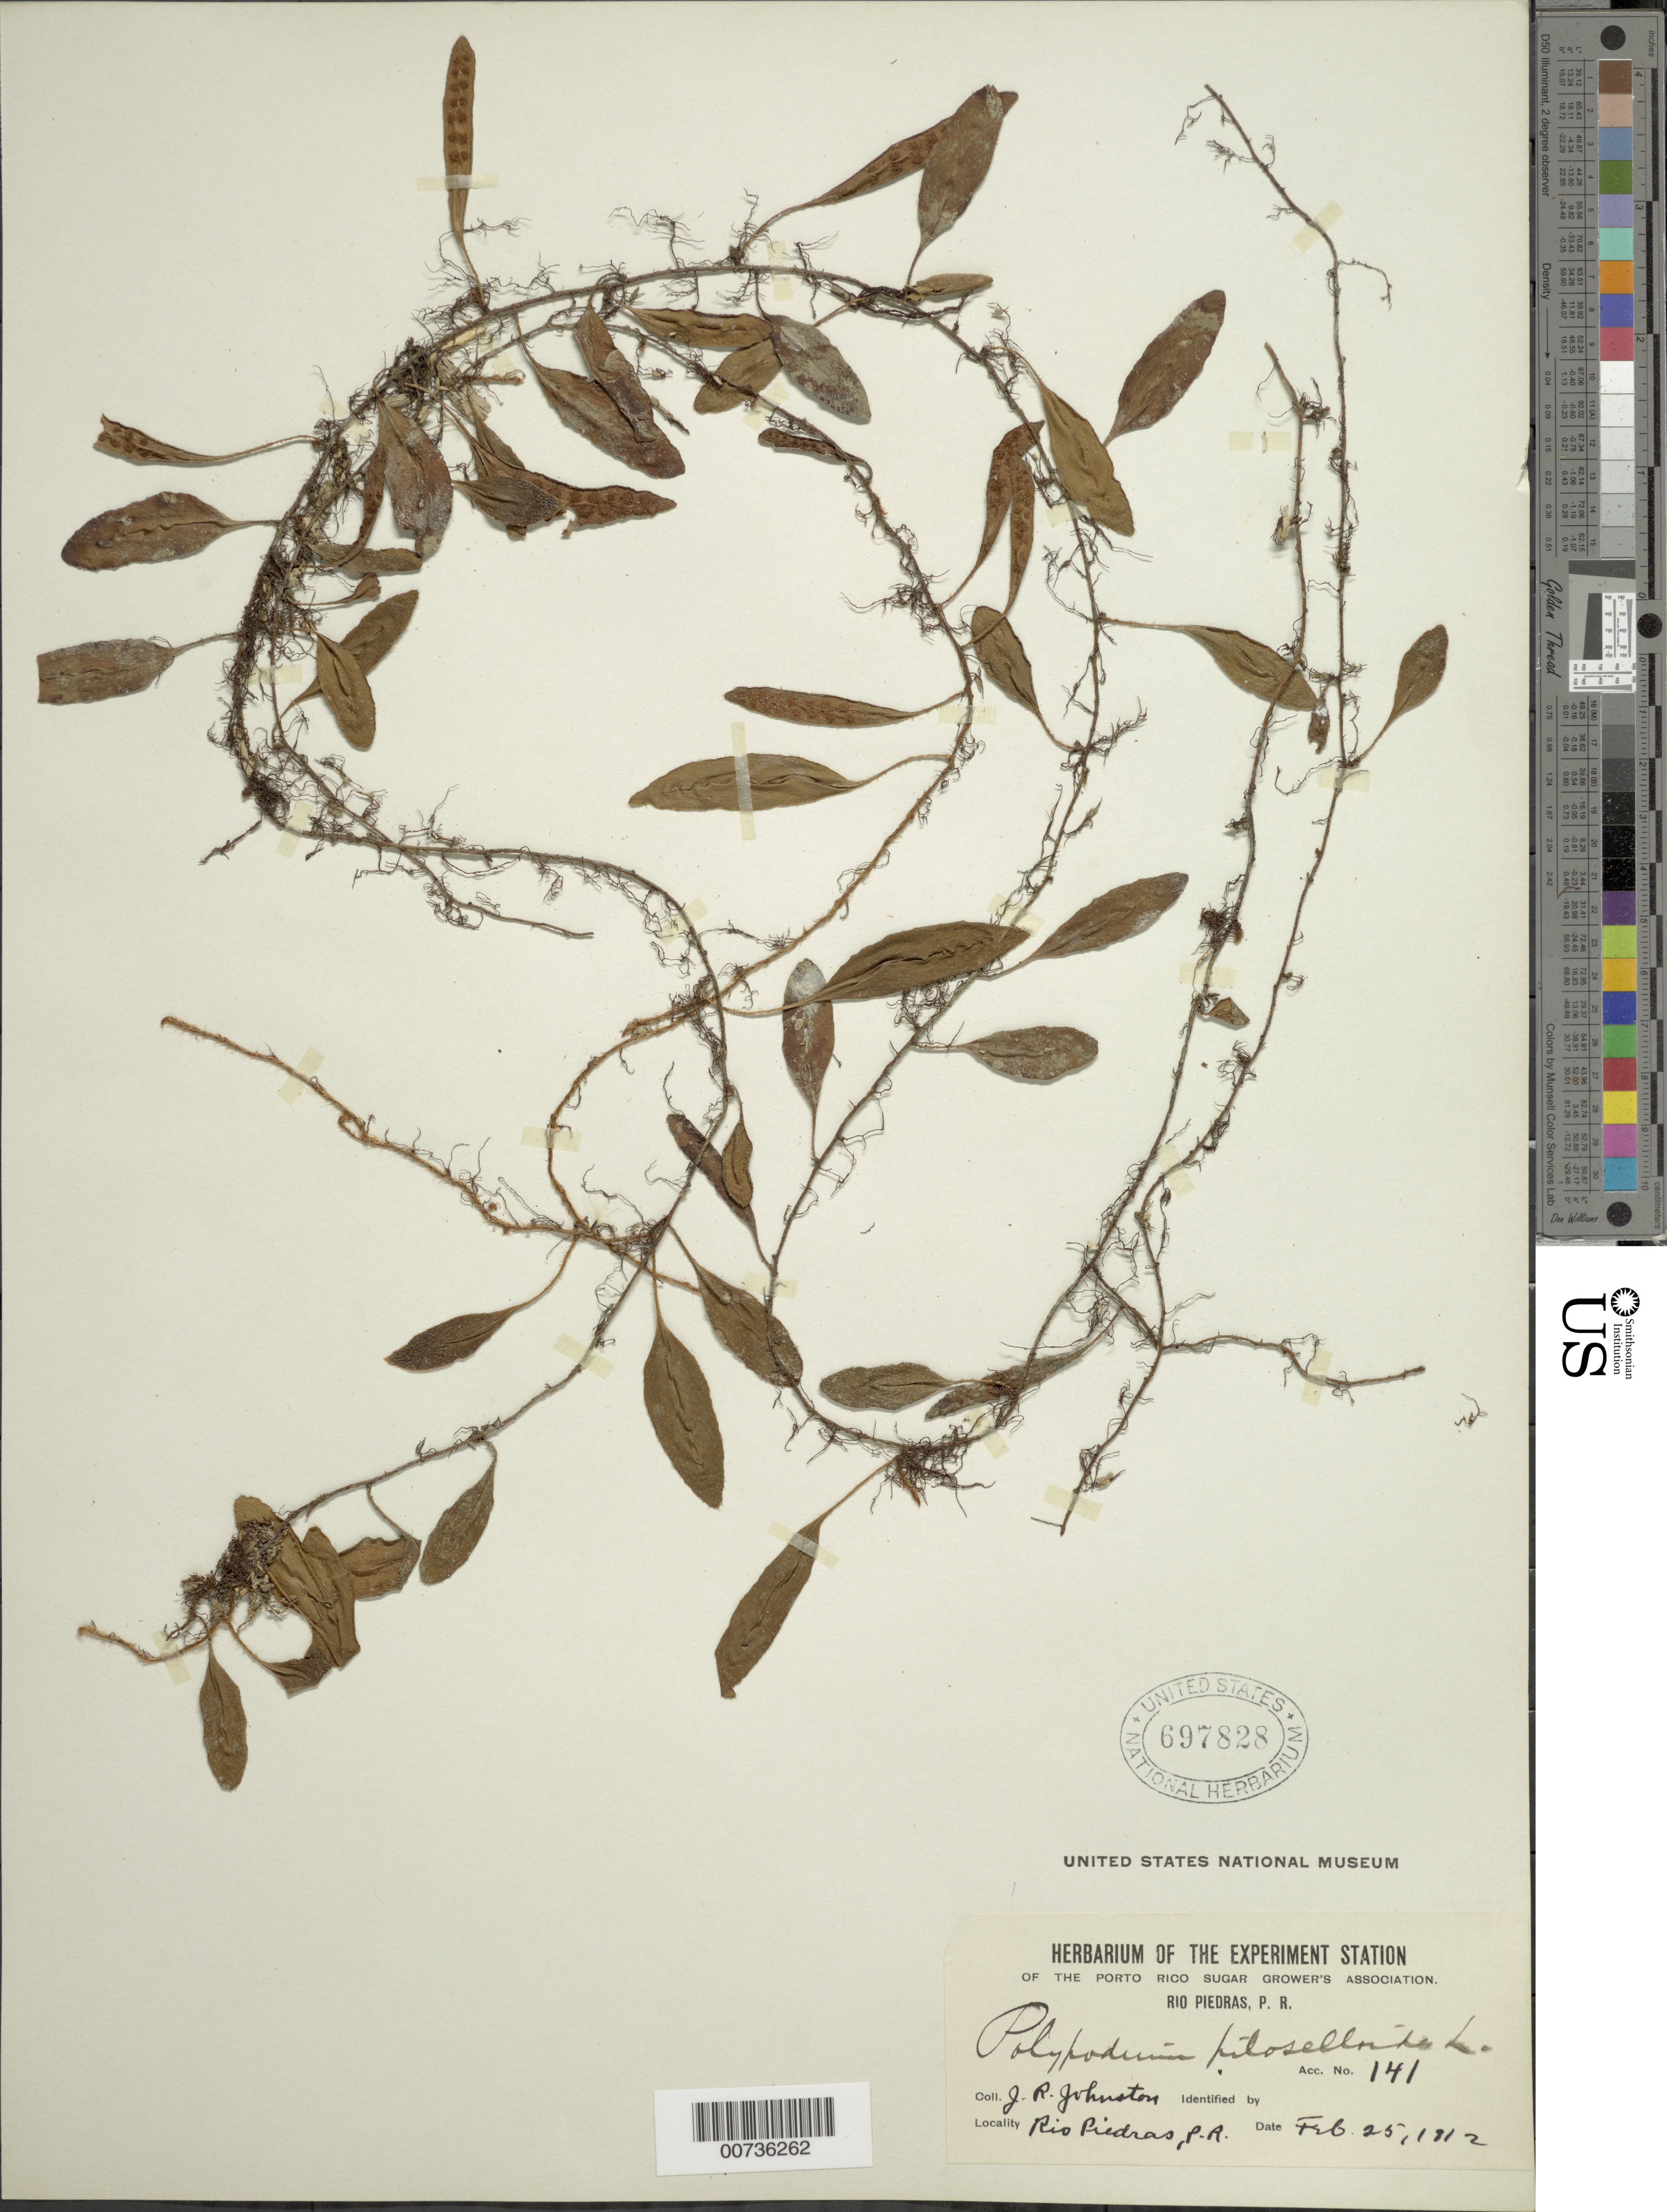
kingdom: Plantae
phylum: Tracheophyta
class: Polypodiopsida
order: Polypodiales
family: Polypodiaceae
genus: Microgramma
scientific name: Microgramma piloselloides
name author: (L.) Copel.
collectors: J. Johnston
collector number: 141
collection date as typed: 25 Feb 1912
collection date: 1912-02-25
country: Puerto Rico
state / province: San Juan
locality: Rio Piedras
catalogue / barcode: US 697828